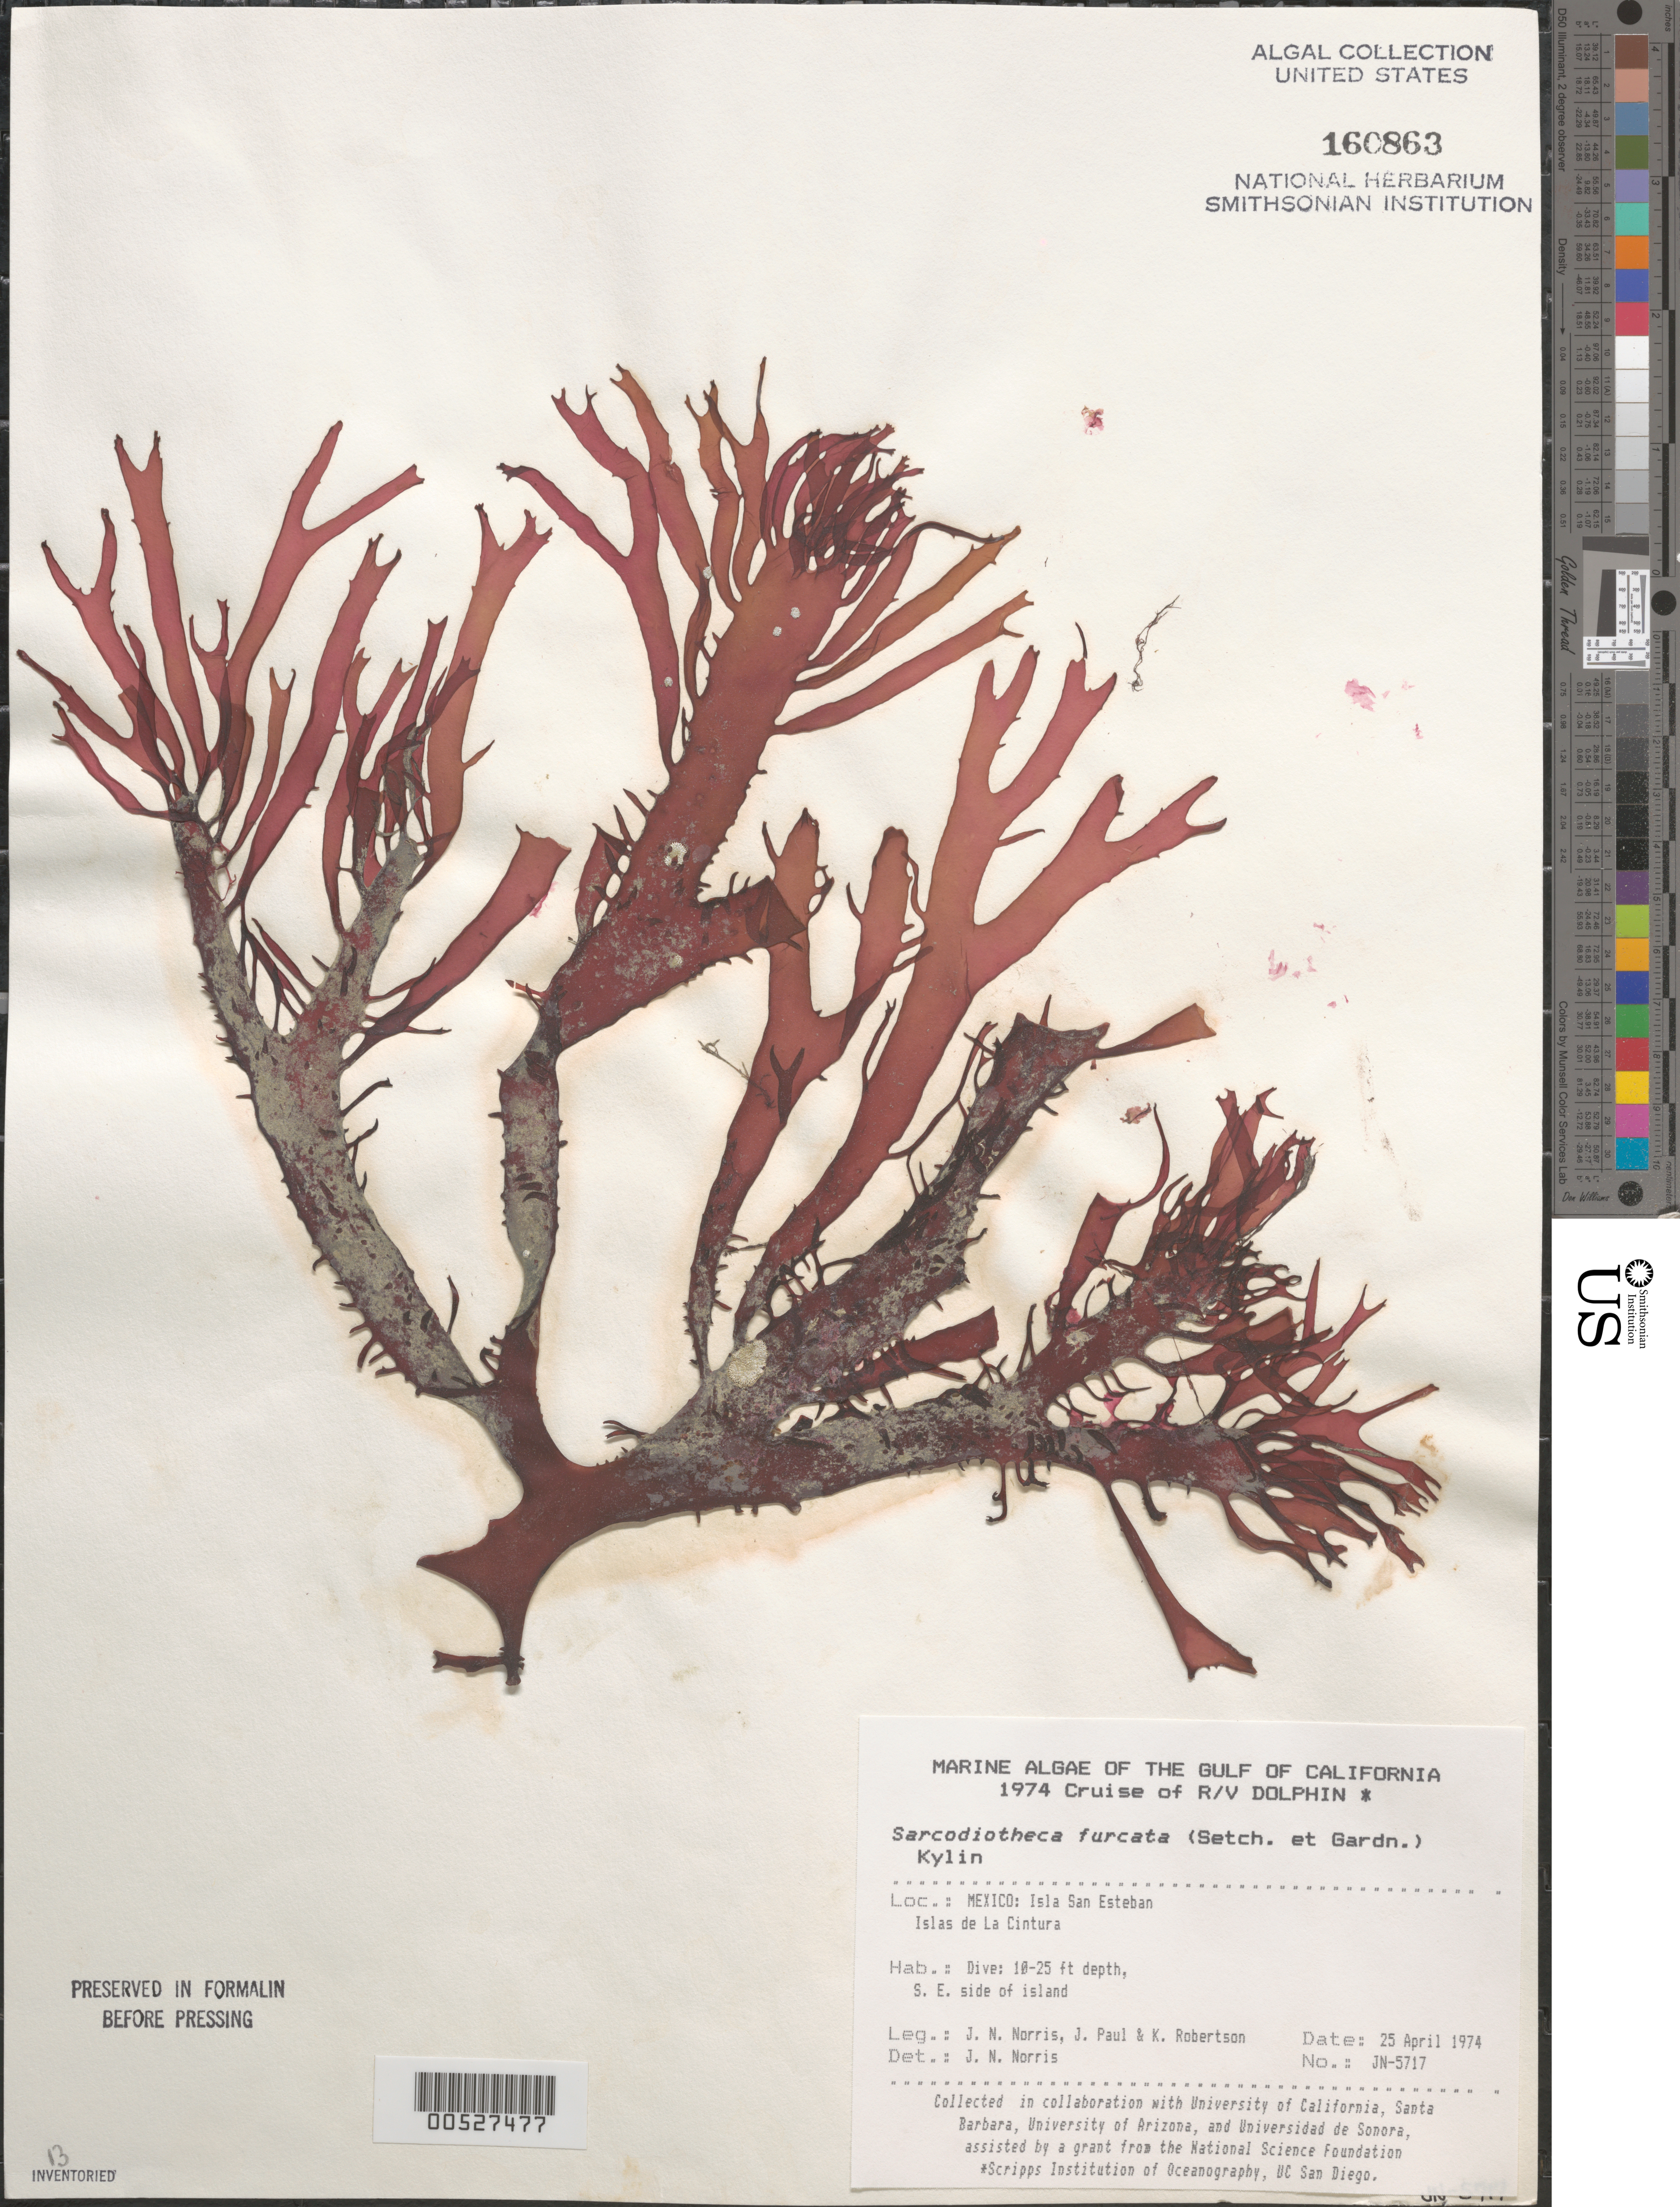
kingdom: Plantae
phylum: Rhodophyta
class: Florideophyceae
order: Gigartinales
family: Solieriaceae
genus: Sarcodiotheca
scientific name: Sarcodiotheca furcata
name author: (Setch. & N.L. Gardner) Kylin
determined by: Norris, James N.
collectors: J. N. Norris, J. Paul & K. Robertson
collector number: JN-5717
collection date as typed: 25 Apr 1974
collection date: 1974-04-25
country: Mexico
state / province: Baja California Norte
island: Isla San Esteban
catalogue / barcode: US 160863